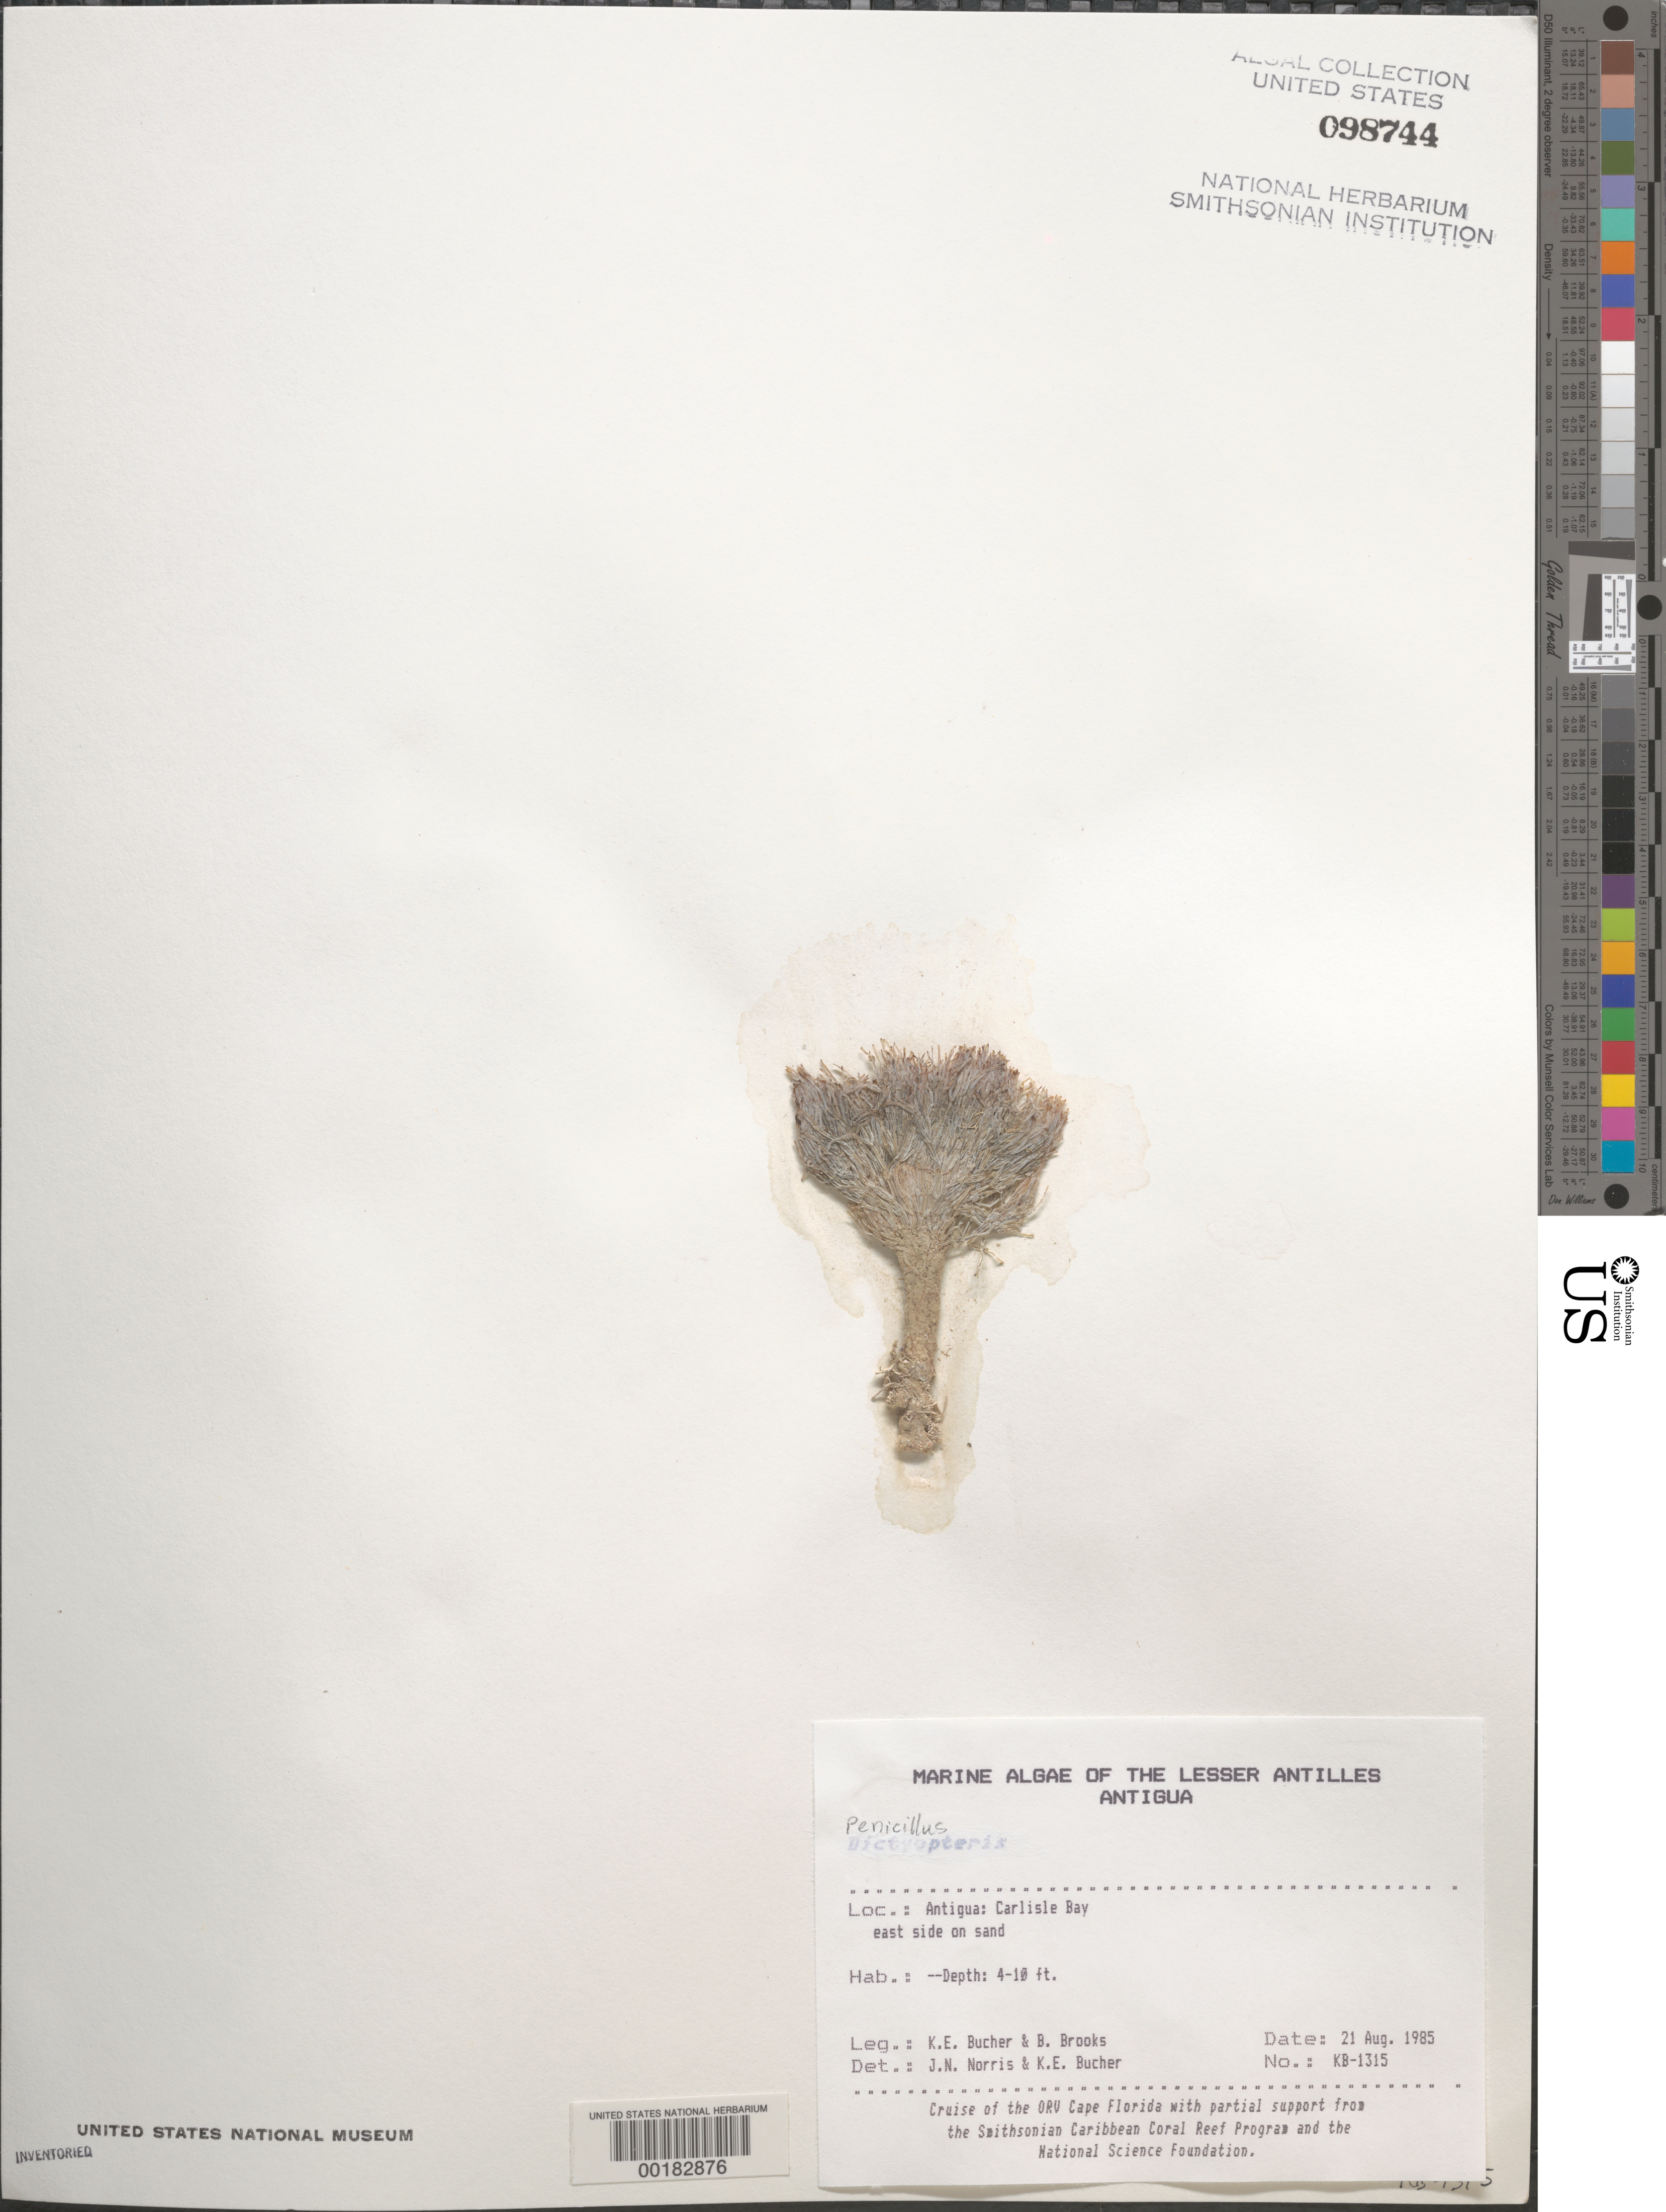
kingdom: Plantae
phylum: Chlorophyta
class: Ulvophyceae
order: Bryopsidales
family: Udoteaceae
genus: Penicillus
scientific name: Penicillus sp.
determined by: Norris, J. N.; Bucher, K. E.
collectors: K. E. Bucher & B. Brooks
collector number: KB-1315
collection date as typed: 21 Aug 1985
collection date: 1985-08-21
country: Antigua and Barbuda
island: Antigua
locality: Carlisle Bay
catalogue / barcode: US 98744